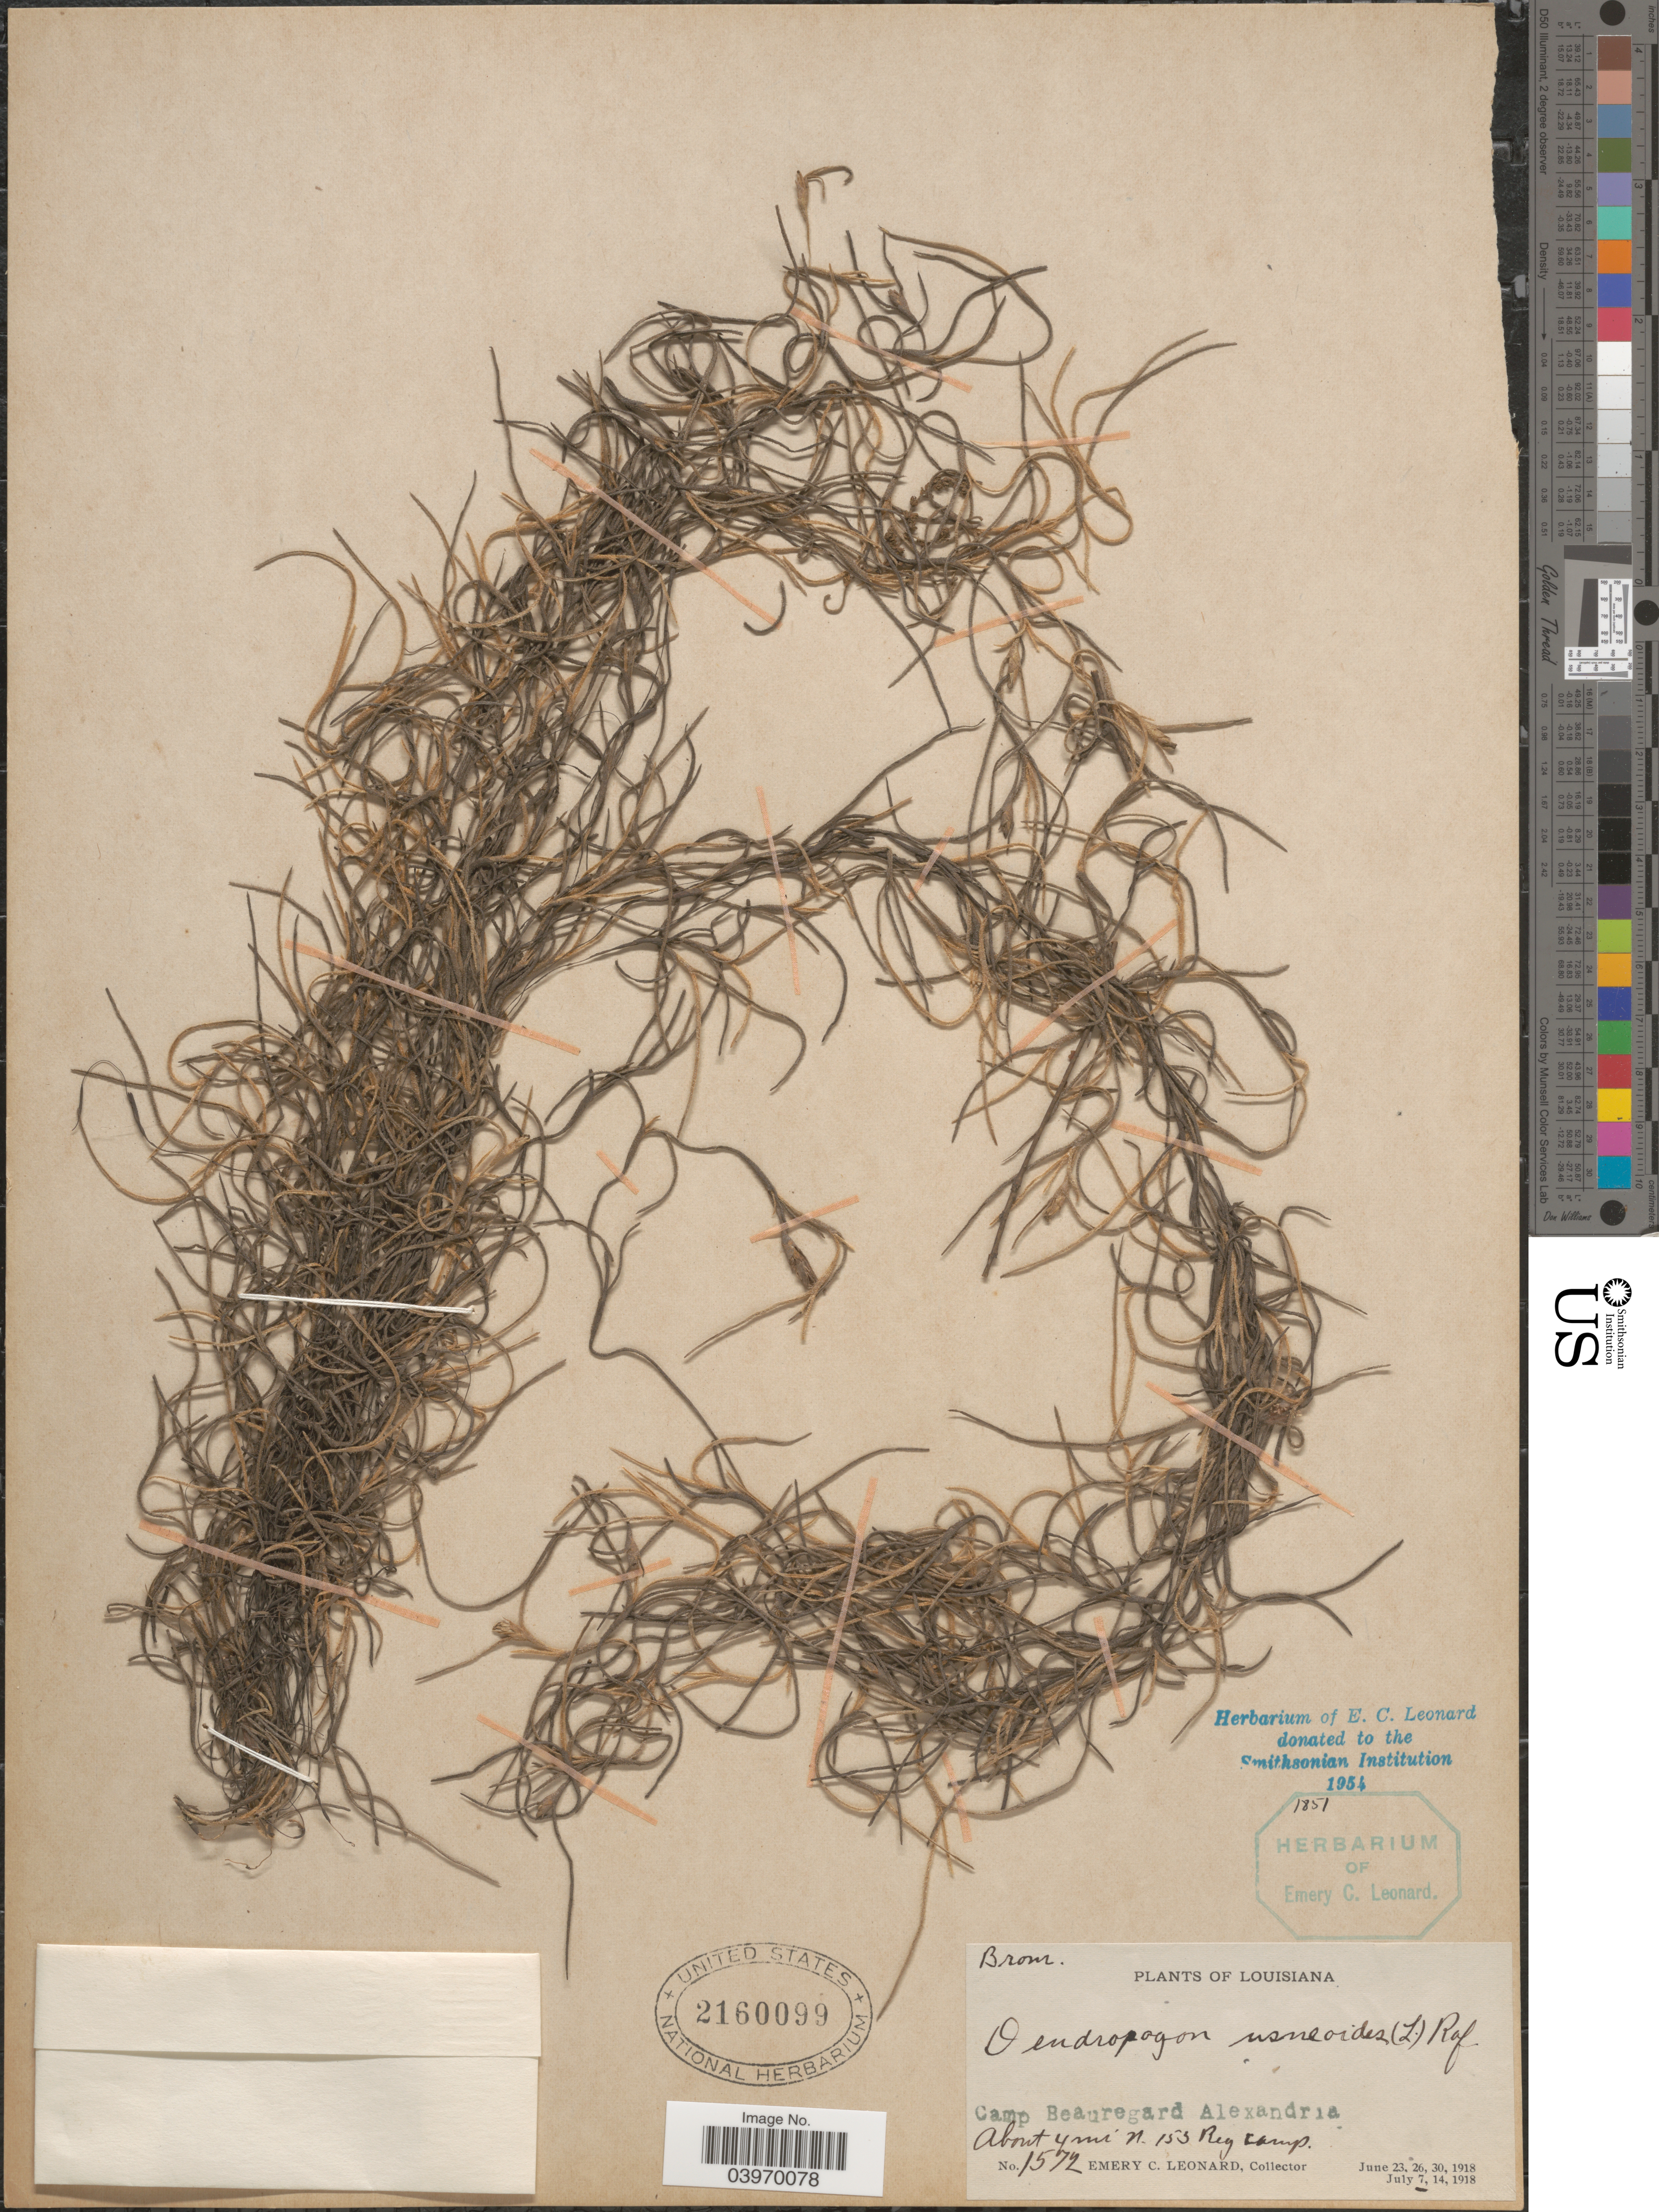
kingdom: Plantae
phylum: Tracheophyta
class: Liliopsida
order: Poales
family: Bromeliaceae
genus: Tillandsia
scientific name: Tillandsia usneoides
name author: (L.) L.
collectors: E. C. Leonard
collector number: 1572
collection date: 1918-07-07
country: United States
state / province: Louisiana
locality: Camp Beauregard Alexandria. About 4 mi N. 153. Reg Camp.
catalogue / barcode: US 2160099